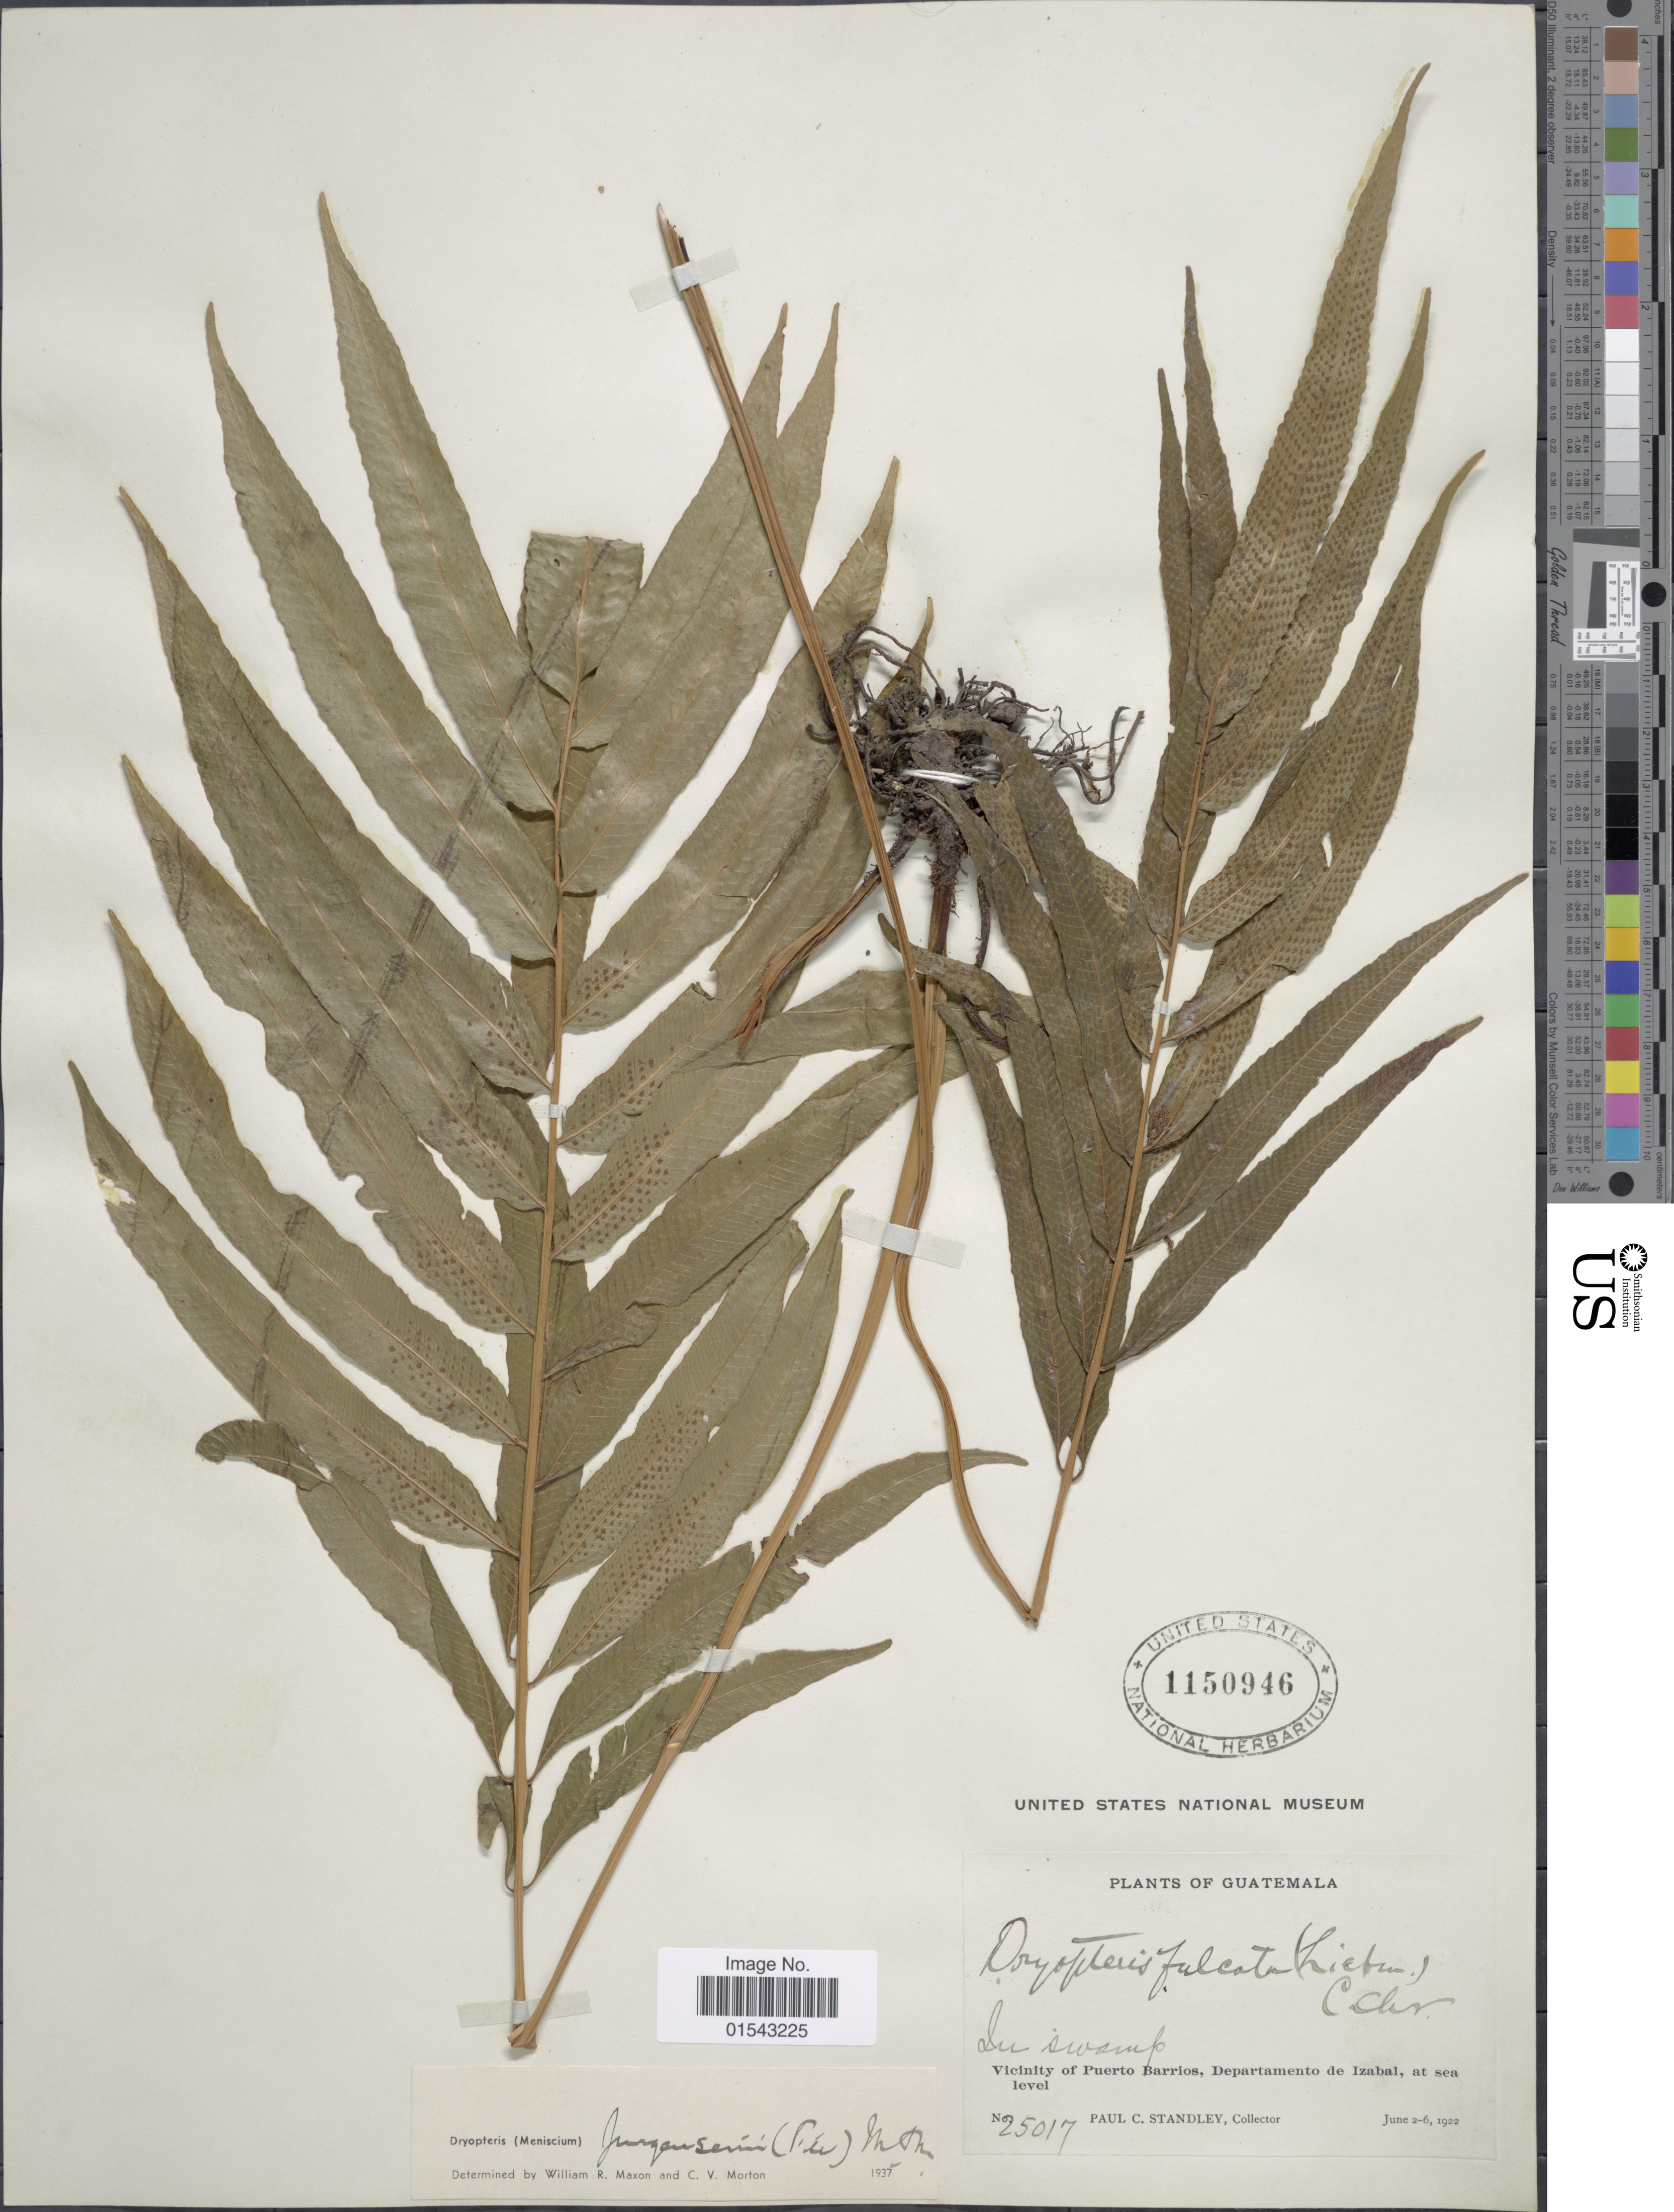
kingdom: Plantae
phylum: Tracheophyta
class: Polypodiopsida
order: Polypodiales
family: Thelypteridaceae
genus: Meniscium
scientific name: Meniscium falcatum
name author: Liebm.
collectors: P. C. Standley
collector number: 25017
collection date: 1922-06-02/1922-06-06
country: Guatemala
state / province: Izabal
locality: Guatemala, vicinity of Puerto Barrios, Departamento de Izabal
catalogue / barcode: US 1150946